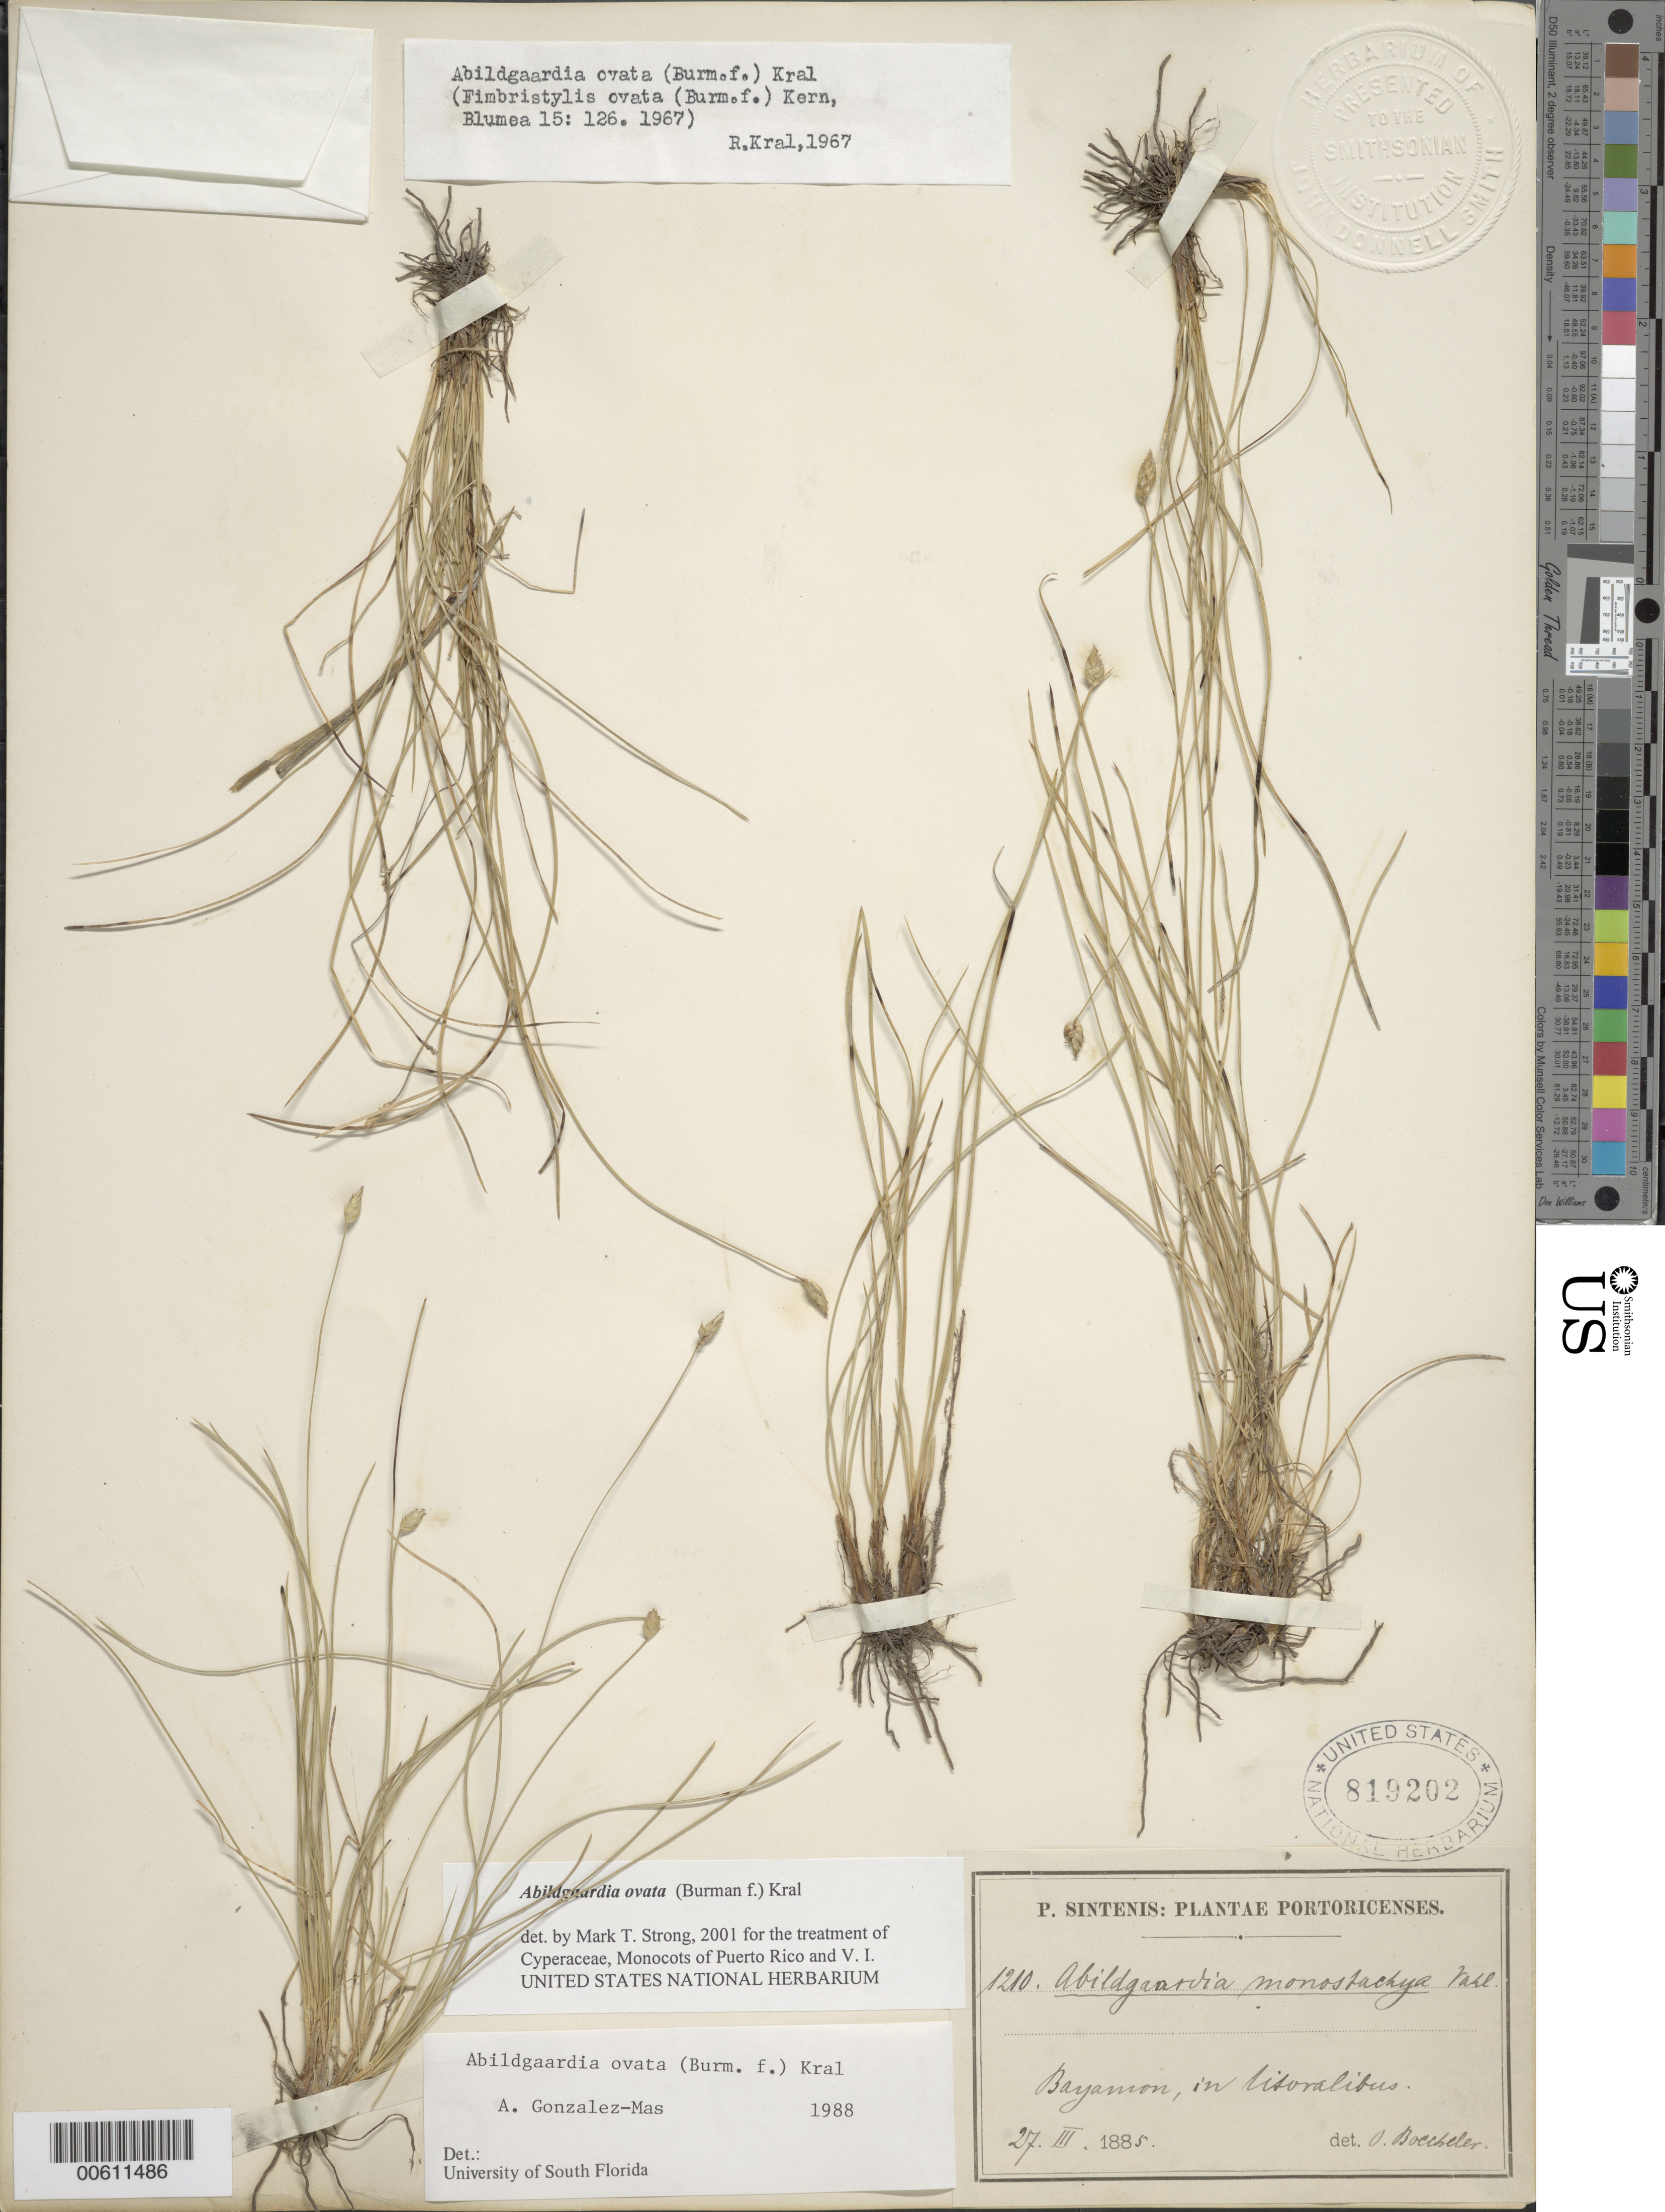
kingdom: Plantae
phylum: Tracheophyta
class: Liliopsida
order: Poales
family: Cyperaceae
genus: Abildgaardia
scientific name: Abildgaardia ovata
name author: (Burm. f.) Kral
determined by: Strong, M. T., (US), Smithsonian Institution - National Museum of Natural History (UNITED STATES)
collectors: P. Sintenis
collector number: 1210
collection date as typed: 27 Mar 1885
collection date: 1885-03-27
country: Puerto Rico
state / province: Bayamón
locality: Bayamón.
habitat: In litoralibus.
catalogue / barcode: US 819202